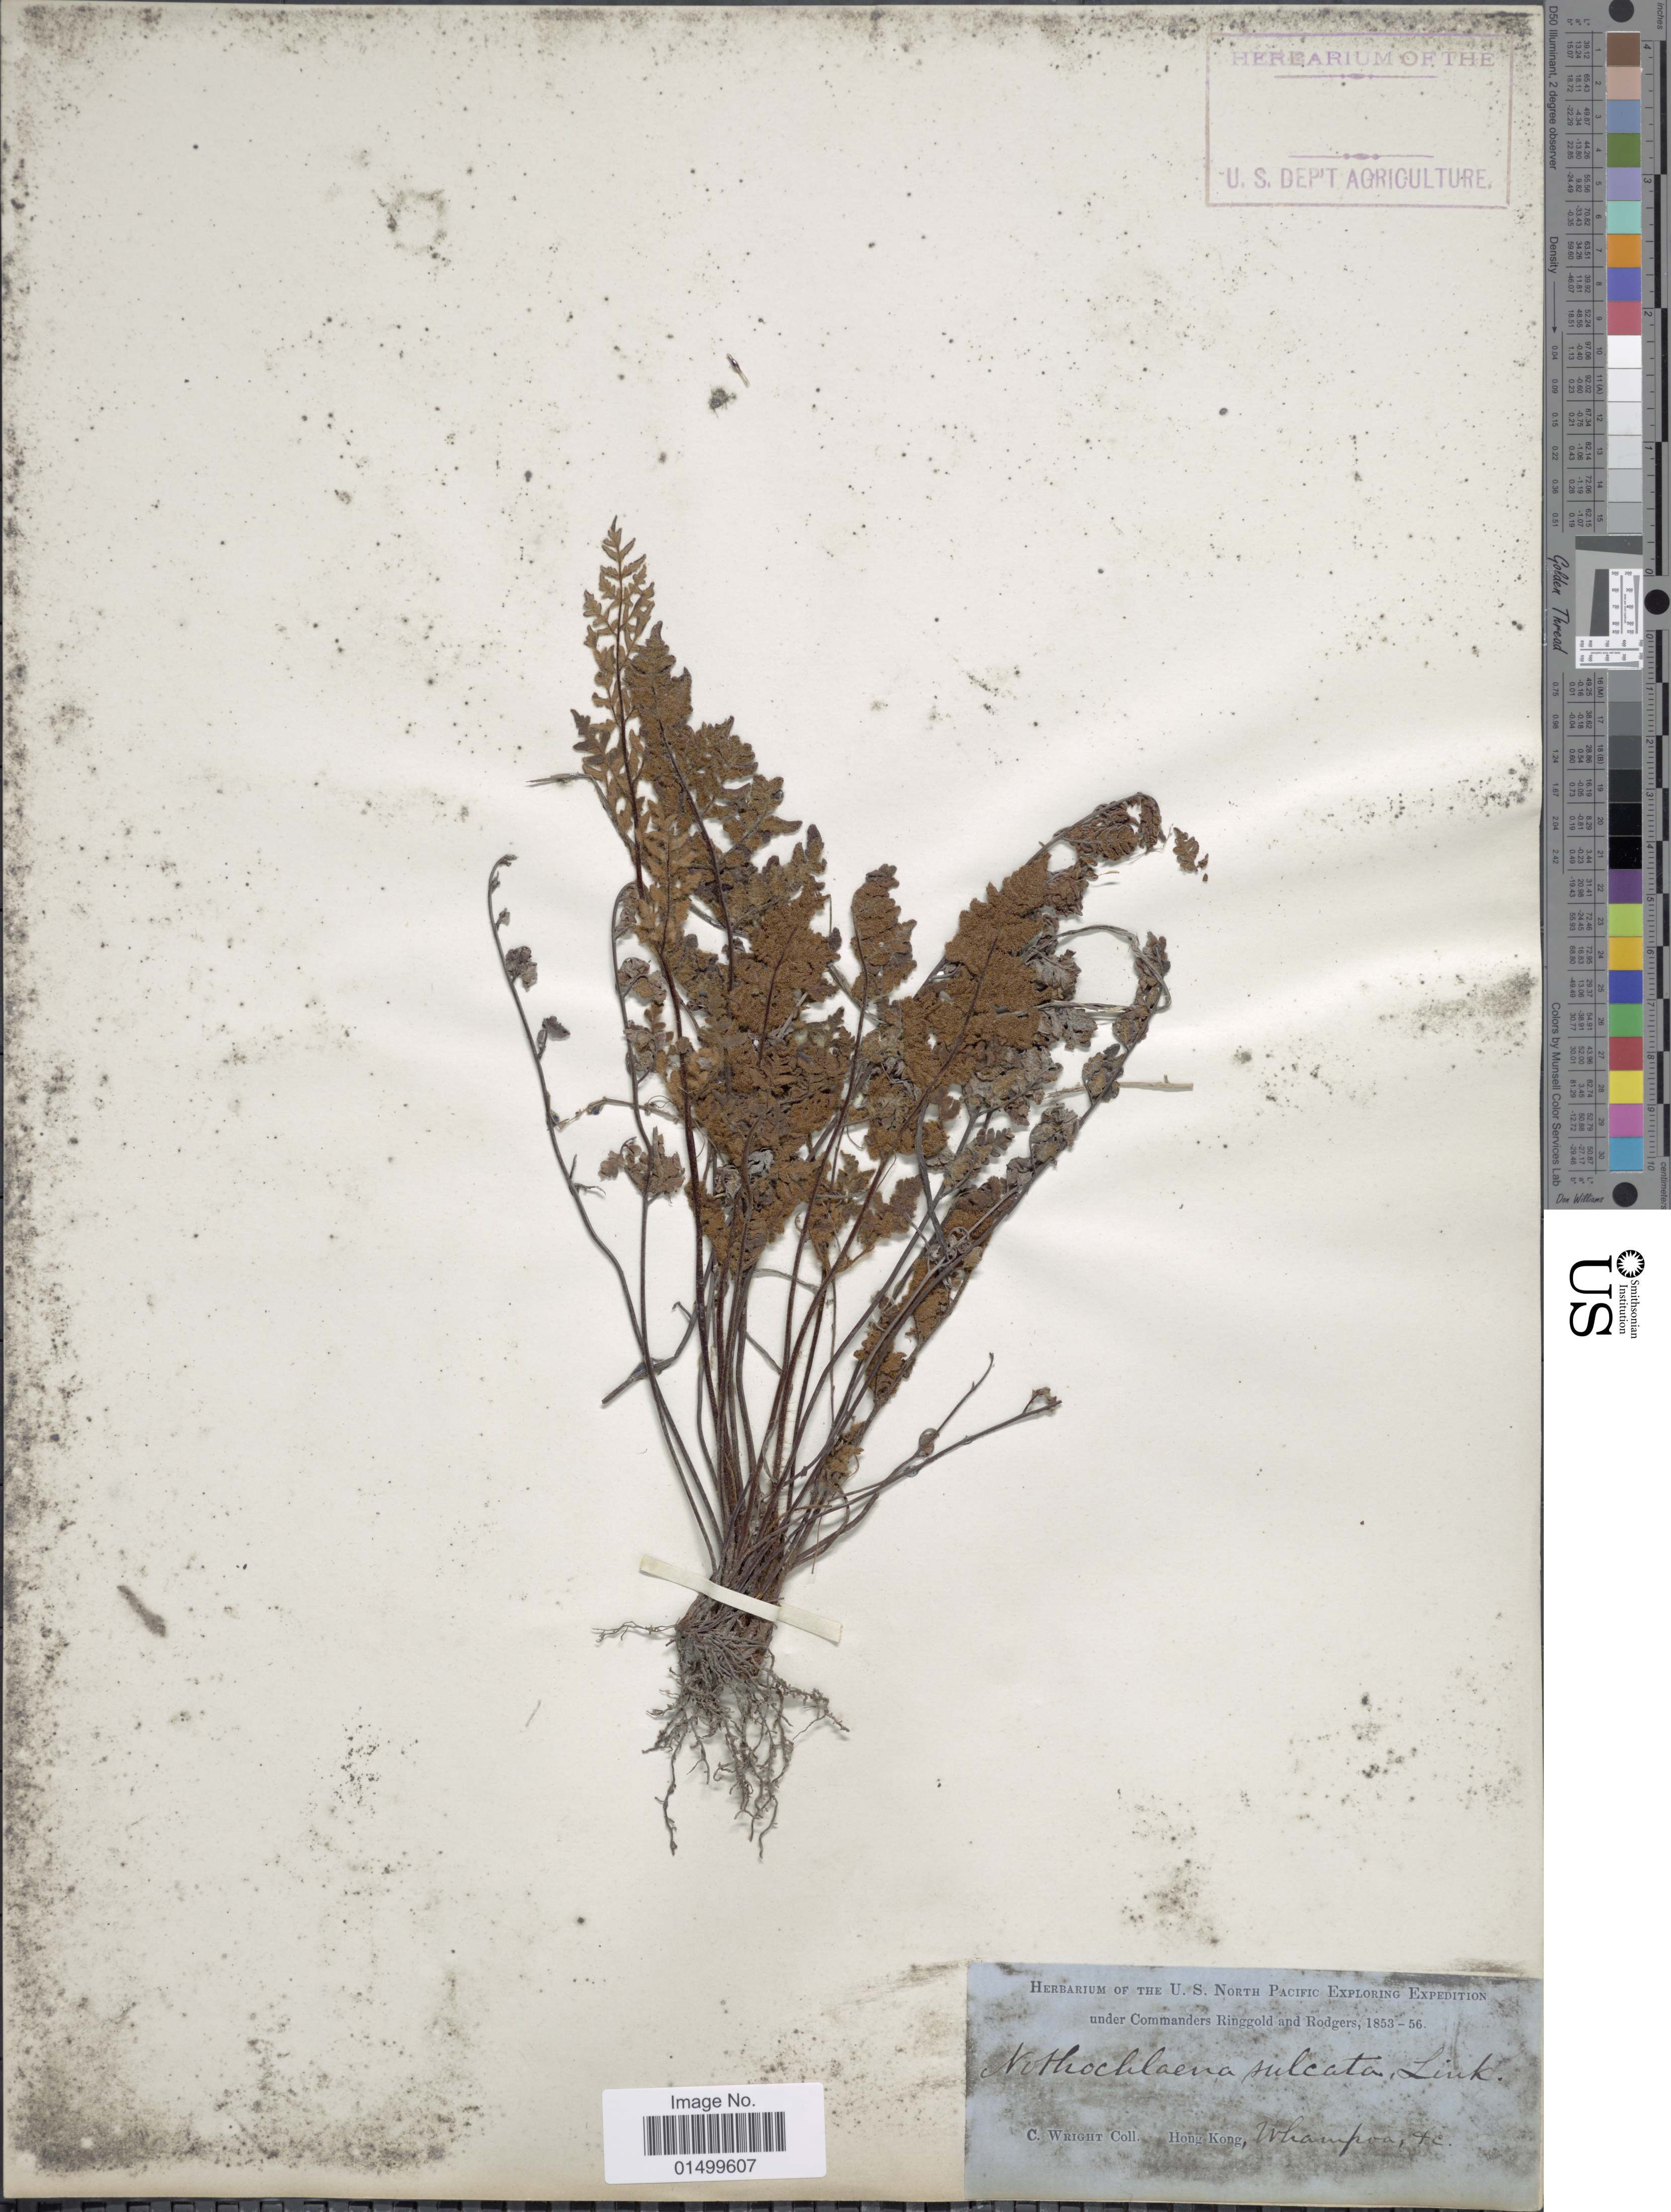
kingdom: Plantae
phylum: Tracheophyta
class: Polypodiopsida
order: Polypodiales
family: Pteridaceae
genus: Cheilanthes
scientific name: Cheilanthes nudiuscula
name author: (R. Br.) T. Moore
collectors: C. Wright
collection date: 1853/1856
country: China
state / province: Hong Kong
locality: Whampoa, tc [interpreted]